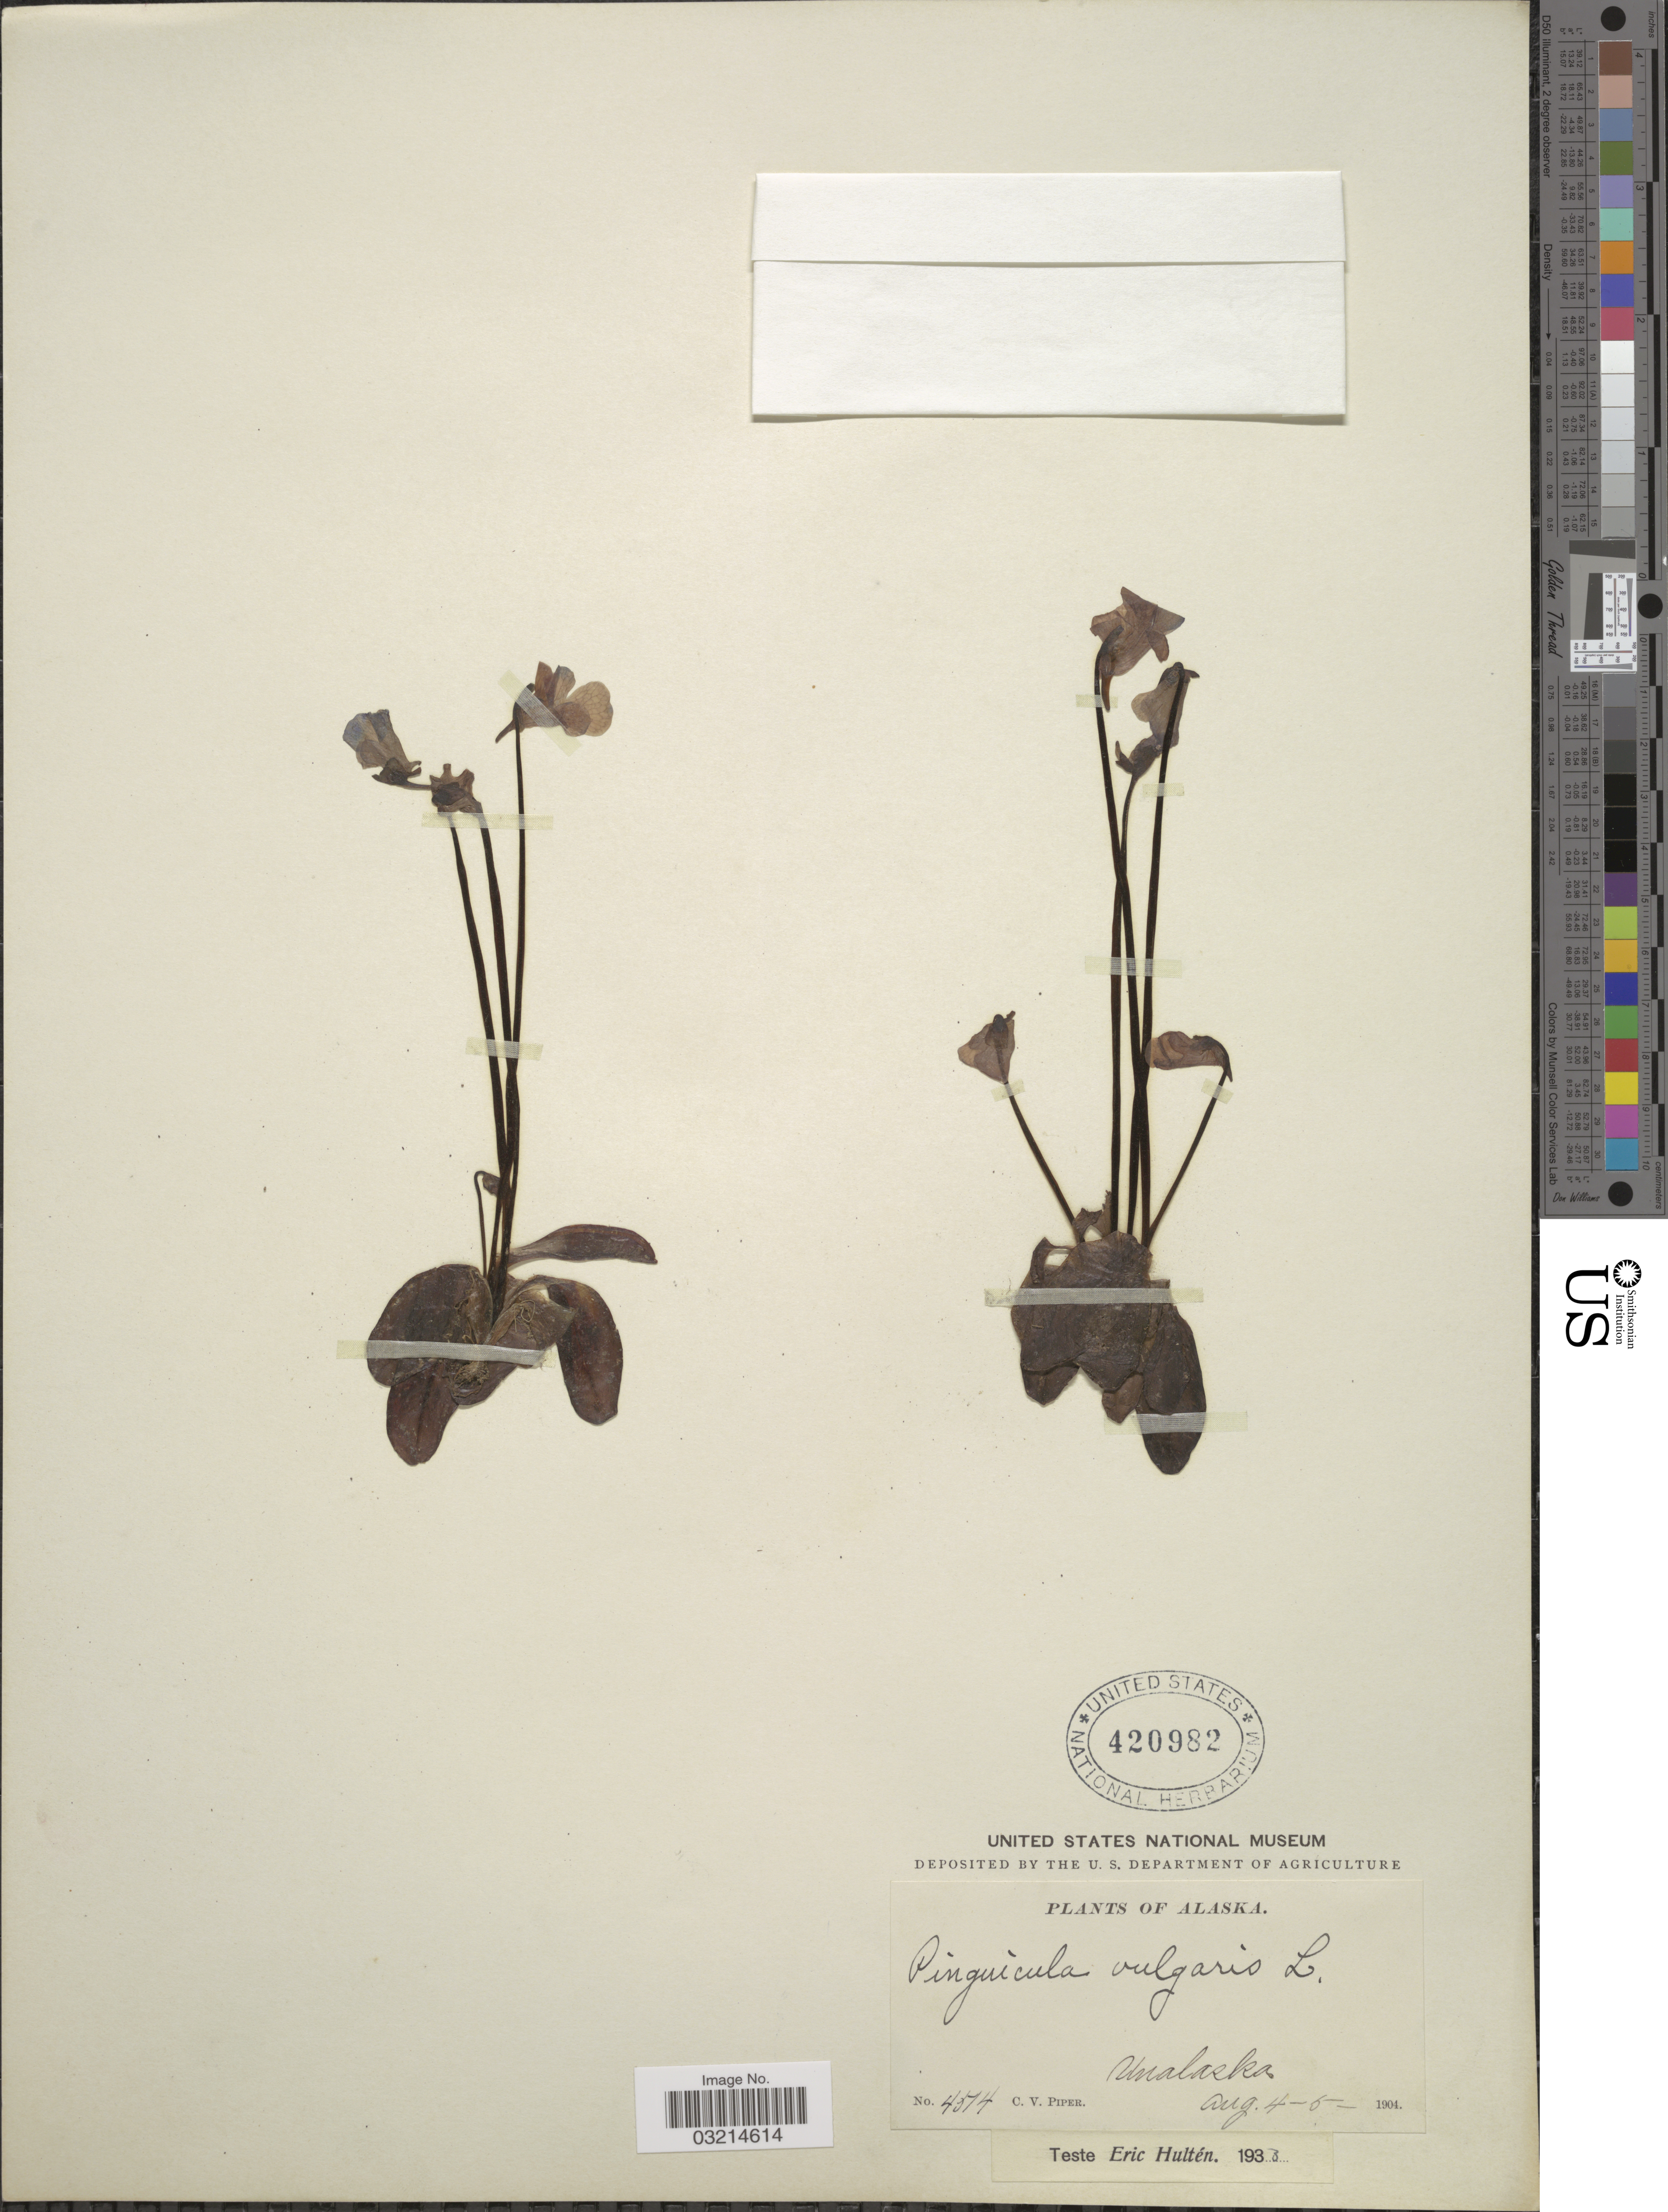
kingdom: Plantae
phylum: Tracheophyta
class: Magnoliopsida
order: Lamiales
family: Lentibulariaceae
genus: Pinguicula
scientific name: Pinguicula vulgaris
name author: L.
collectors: C. V. Piper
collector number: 4514*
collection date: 1904-08-04/1904-08-05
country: United States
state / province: Alaska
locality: Unalaska.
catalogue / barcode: US 420982